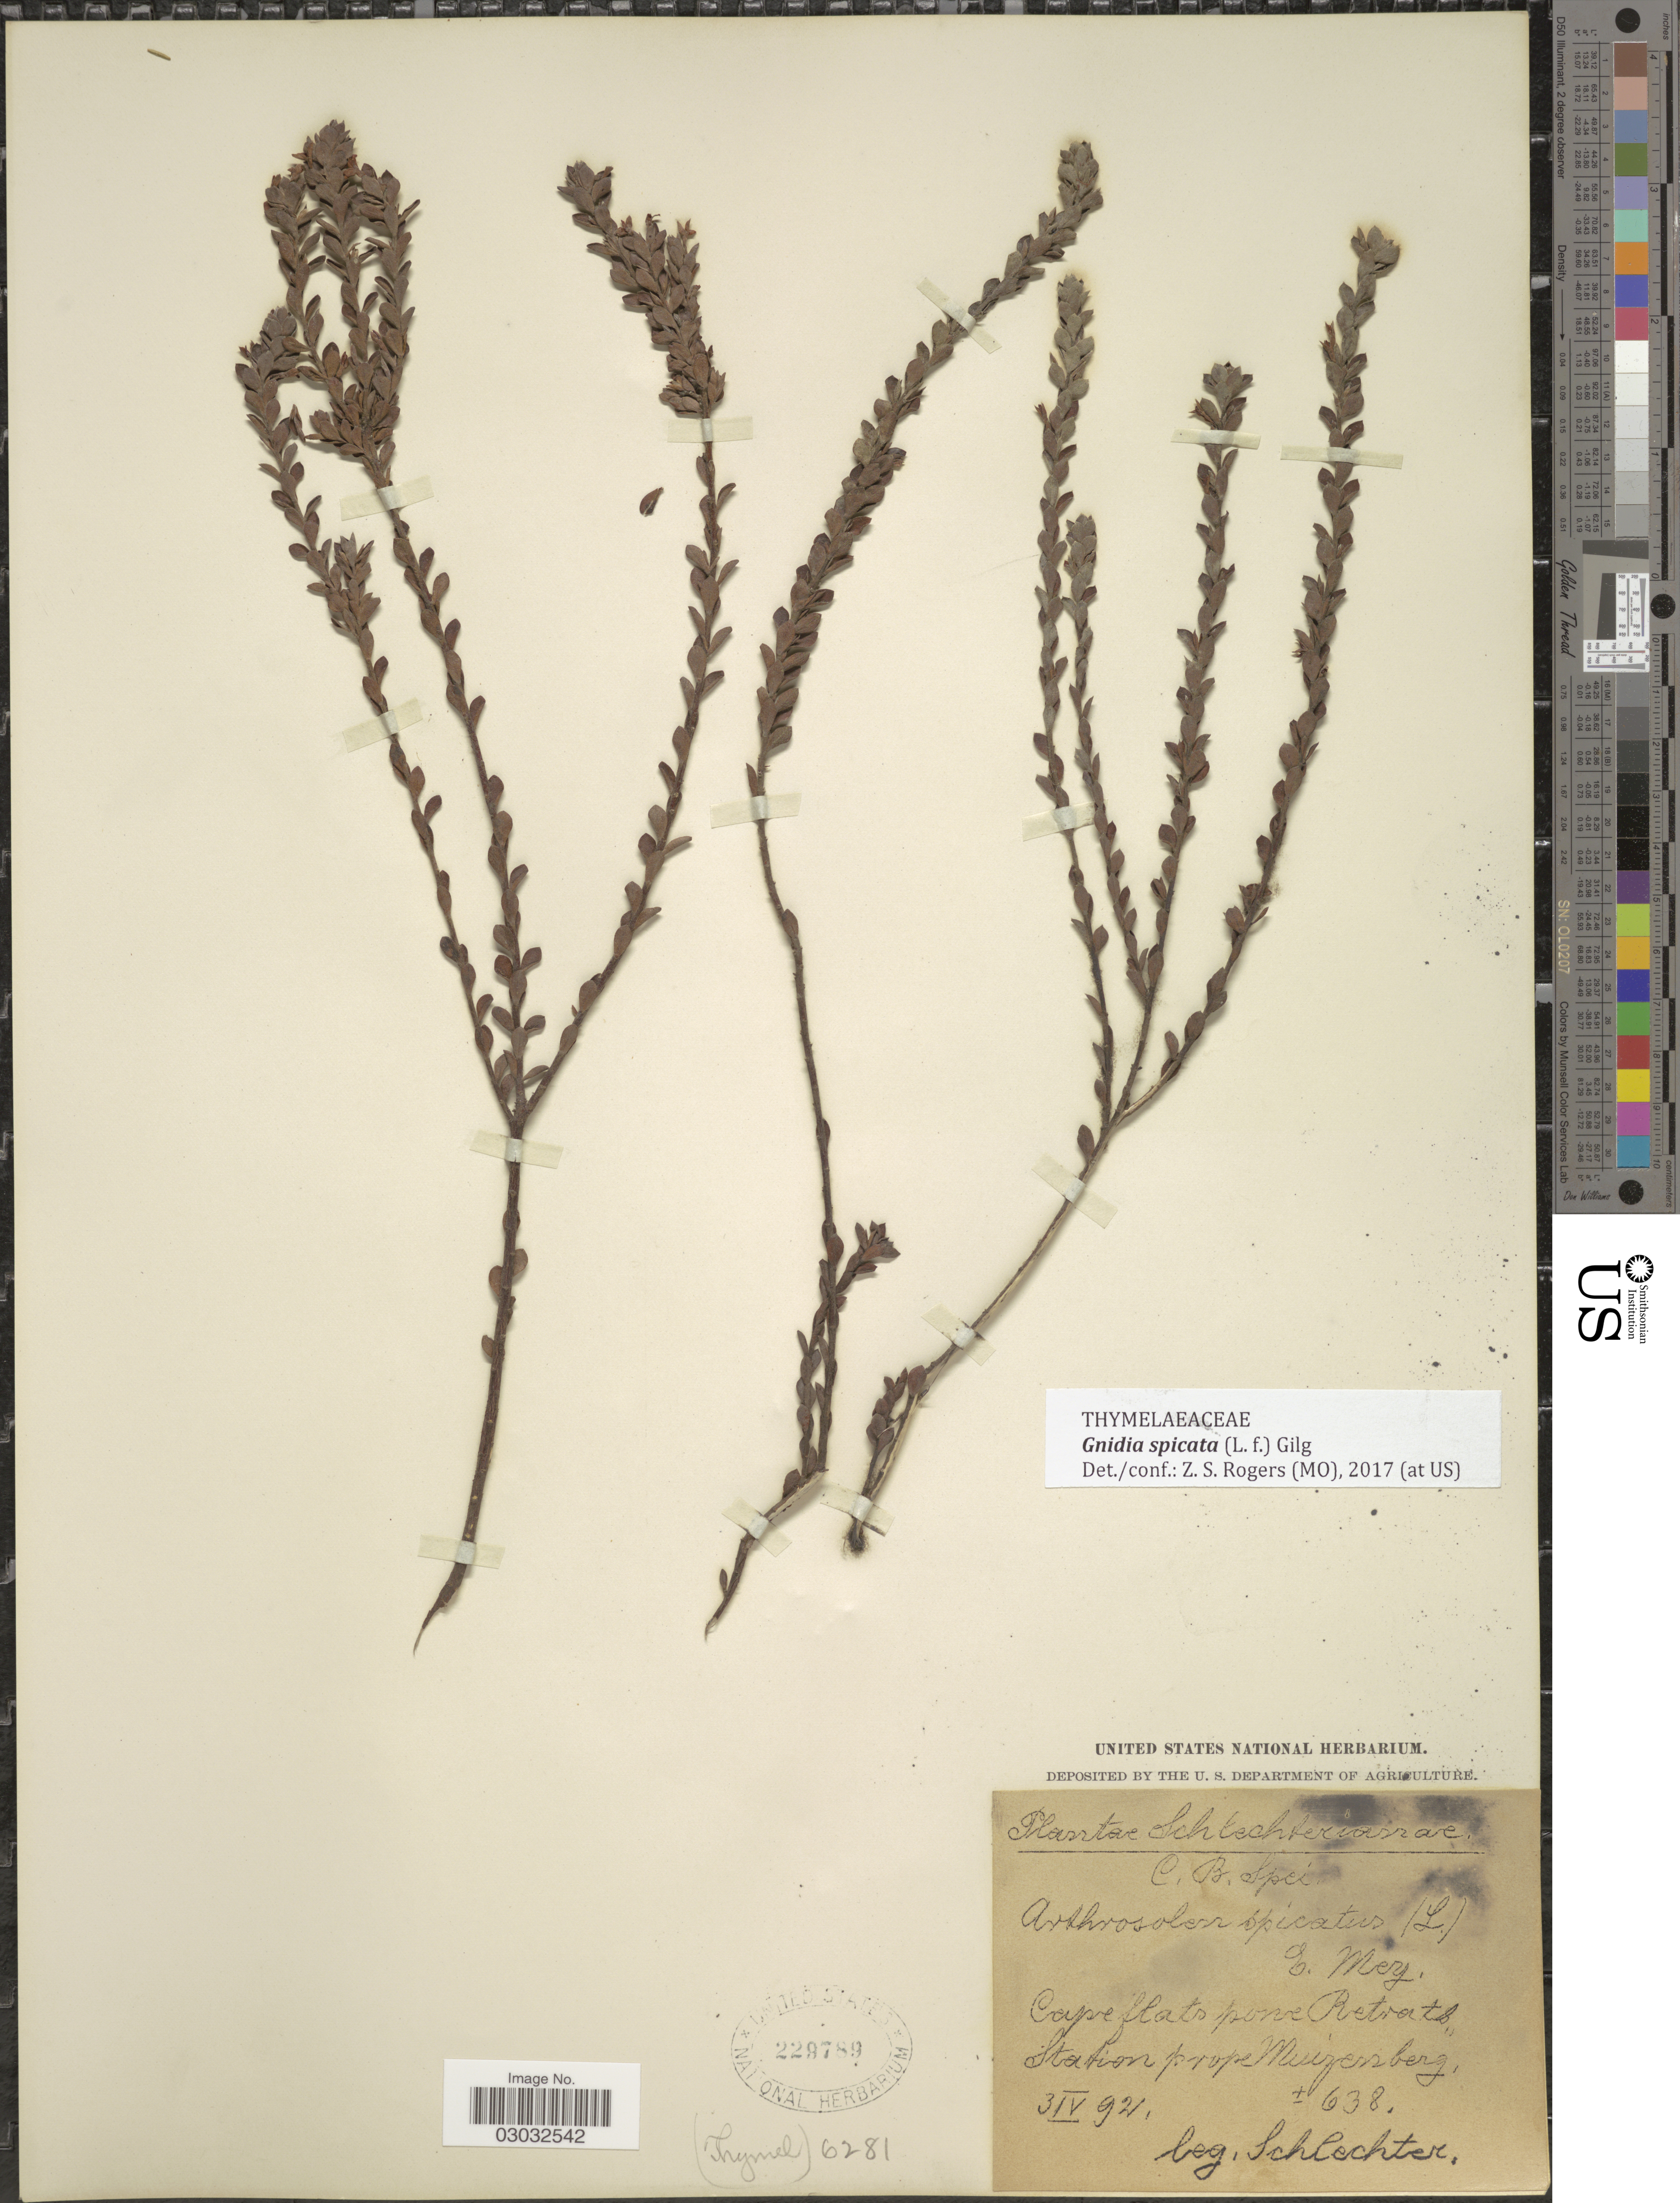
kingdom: Plantae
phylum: Tracheophyta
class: Magnoliopsida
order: Malvales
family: Thymelaeaceae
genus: Gnidia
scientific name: Gnidia spicata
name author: (L. f.) Gilg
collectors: Schlechter, --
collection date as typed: Transcribed d/m/y: 3/4/92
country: South Africa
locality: C. B. Spei. Cape flats pone, Retrats Station prope Muizenberg.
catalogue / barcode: US 229789